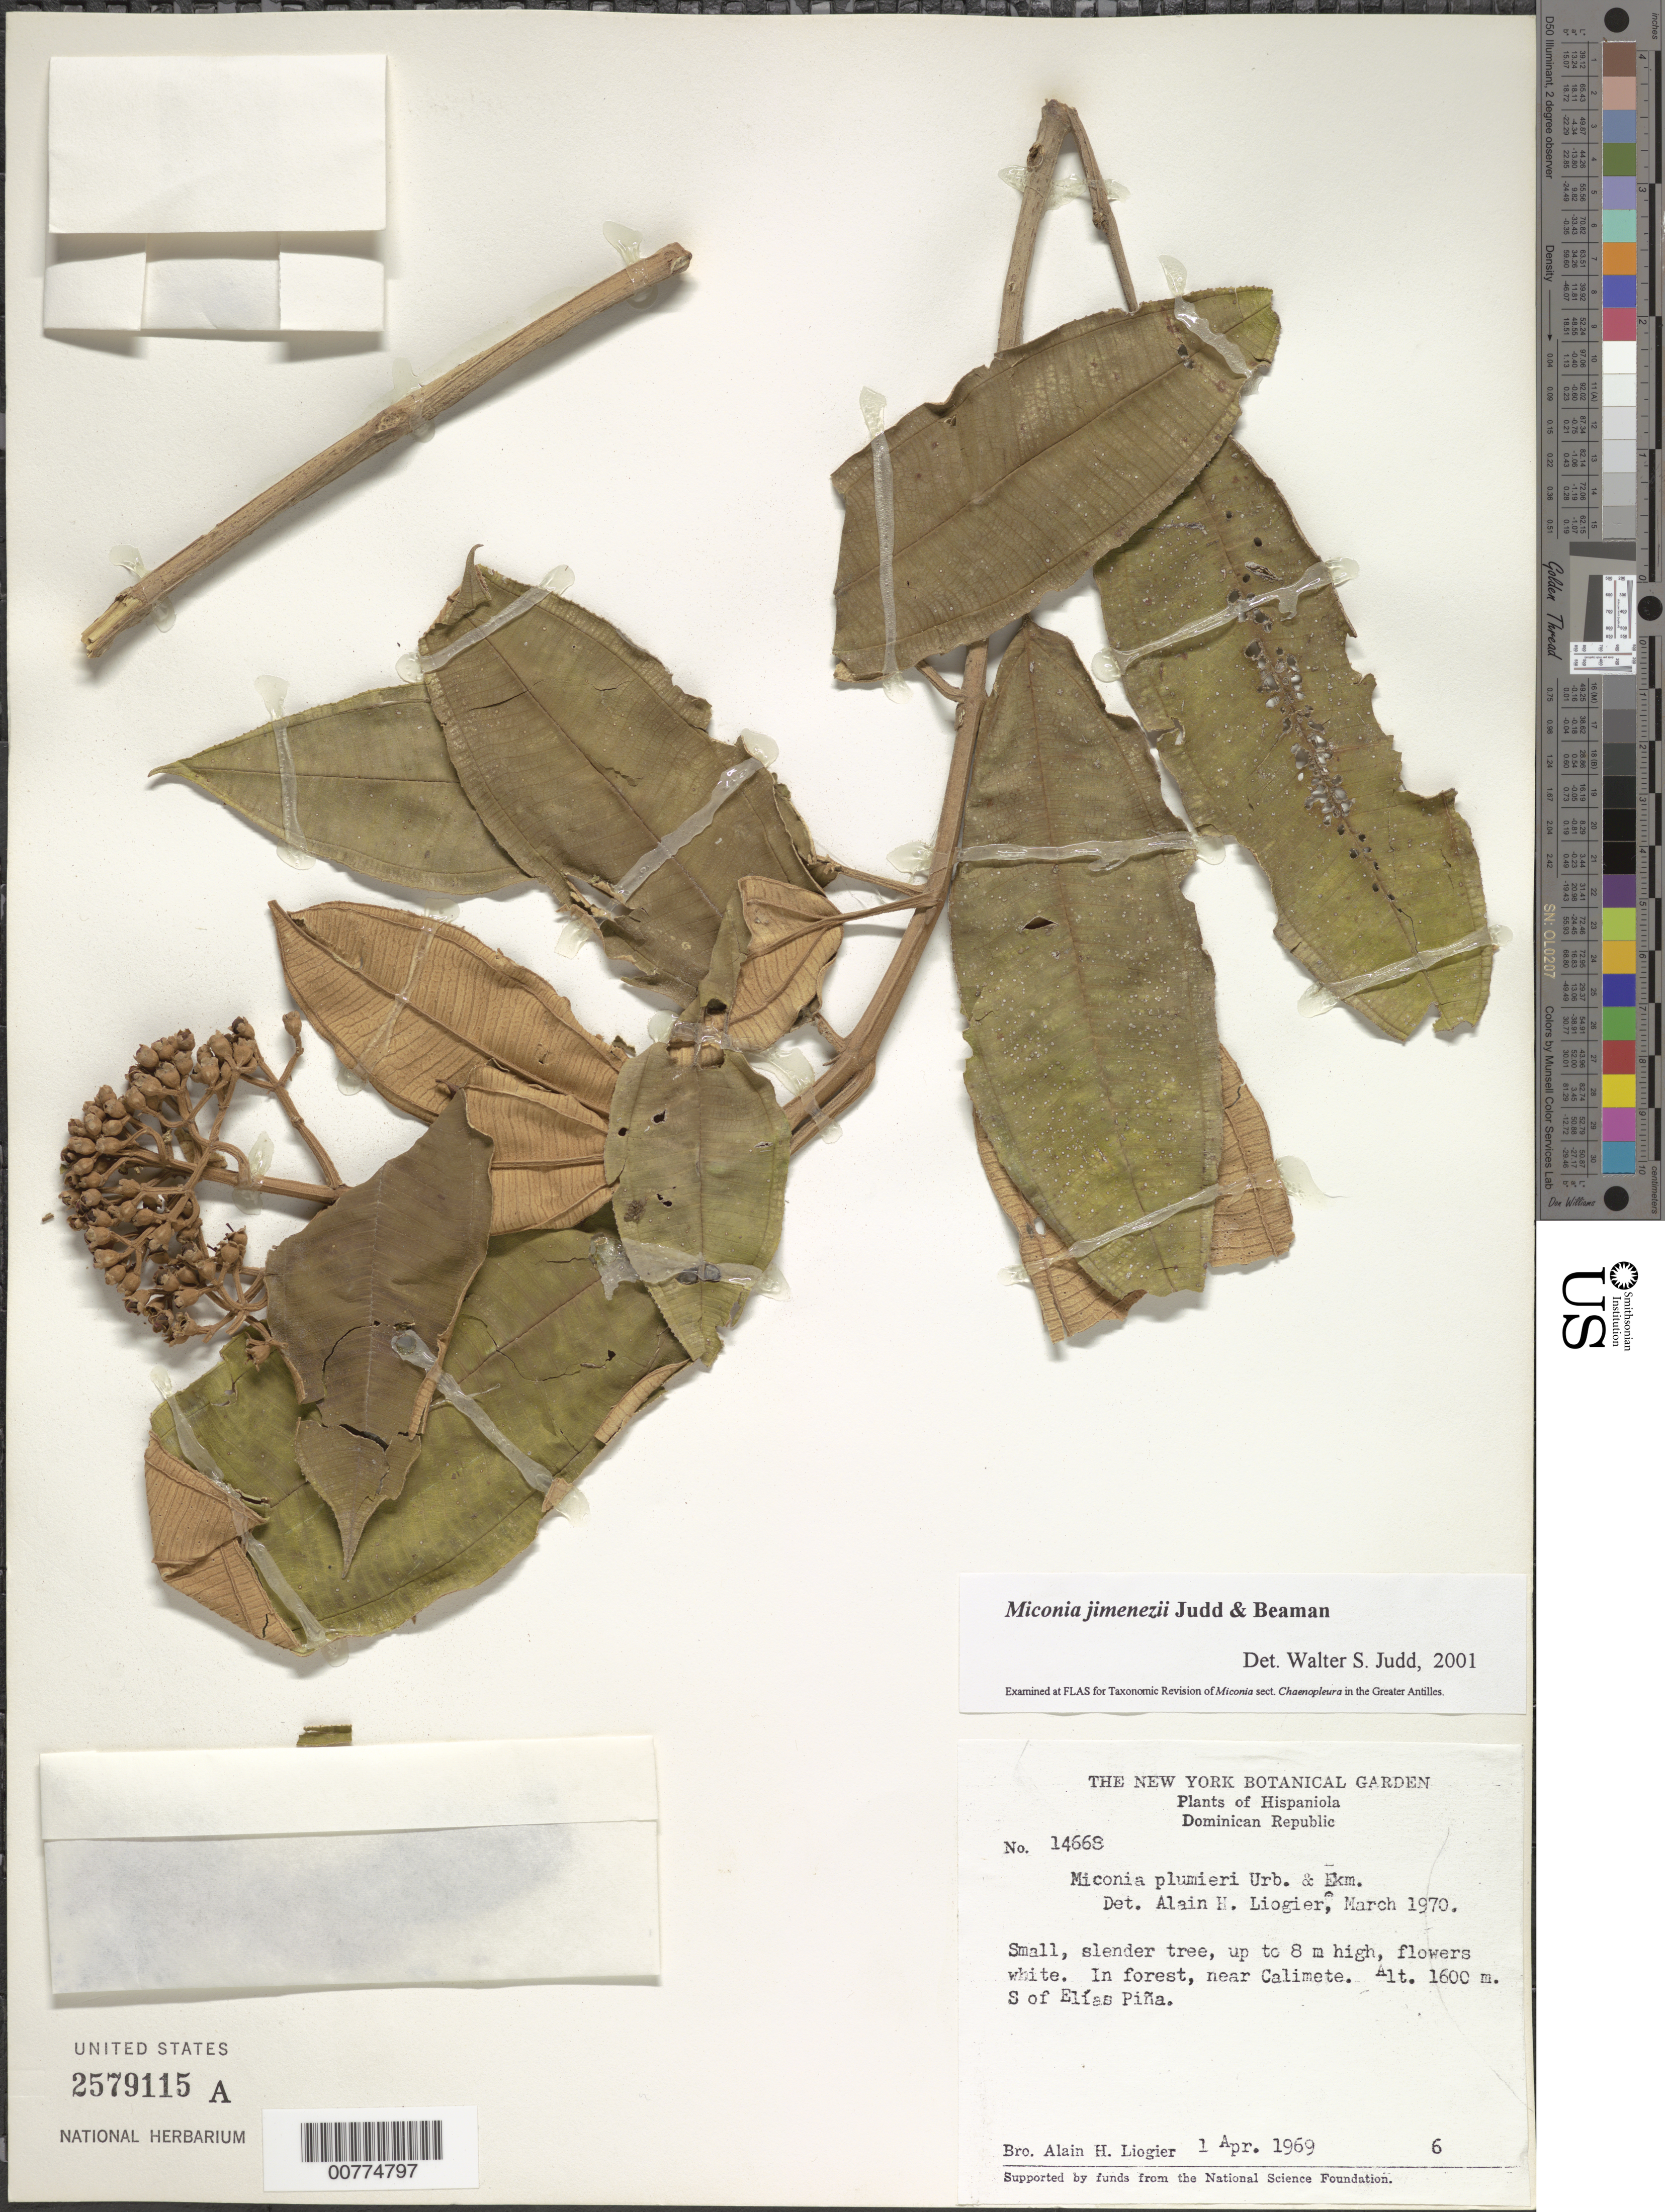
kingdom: Plantae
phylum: Tracheophyta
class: Magnoliopsida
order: Myrtales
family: Melastomataceae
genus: Miconia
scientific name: Miconia jimenezii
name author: Judd & R.S. Beaman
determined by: Judd, Walter S.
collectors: A. H. Liogier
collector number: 14668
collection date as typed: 01 Apr 1969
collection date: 1969-04-01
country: Dominican Republic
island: Hispaniola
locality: S of Elías Piña, near Calimete.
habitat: In forest.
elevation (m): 1600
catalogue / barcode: US 2579115A